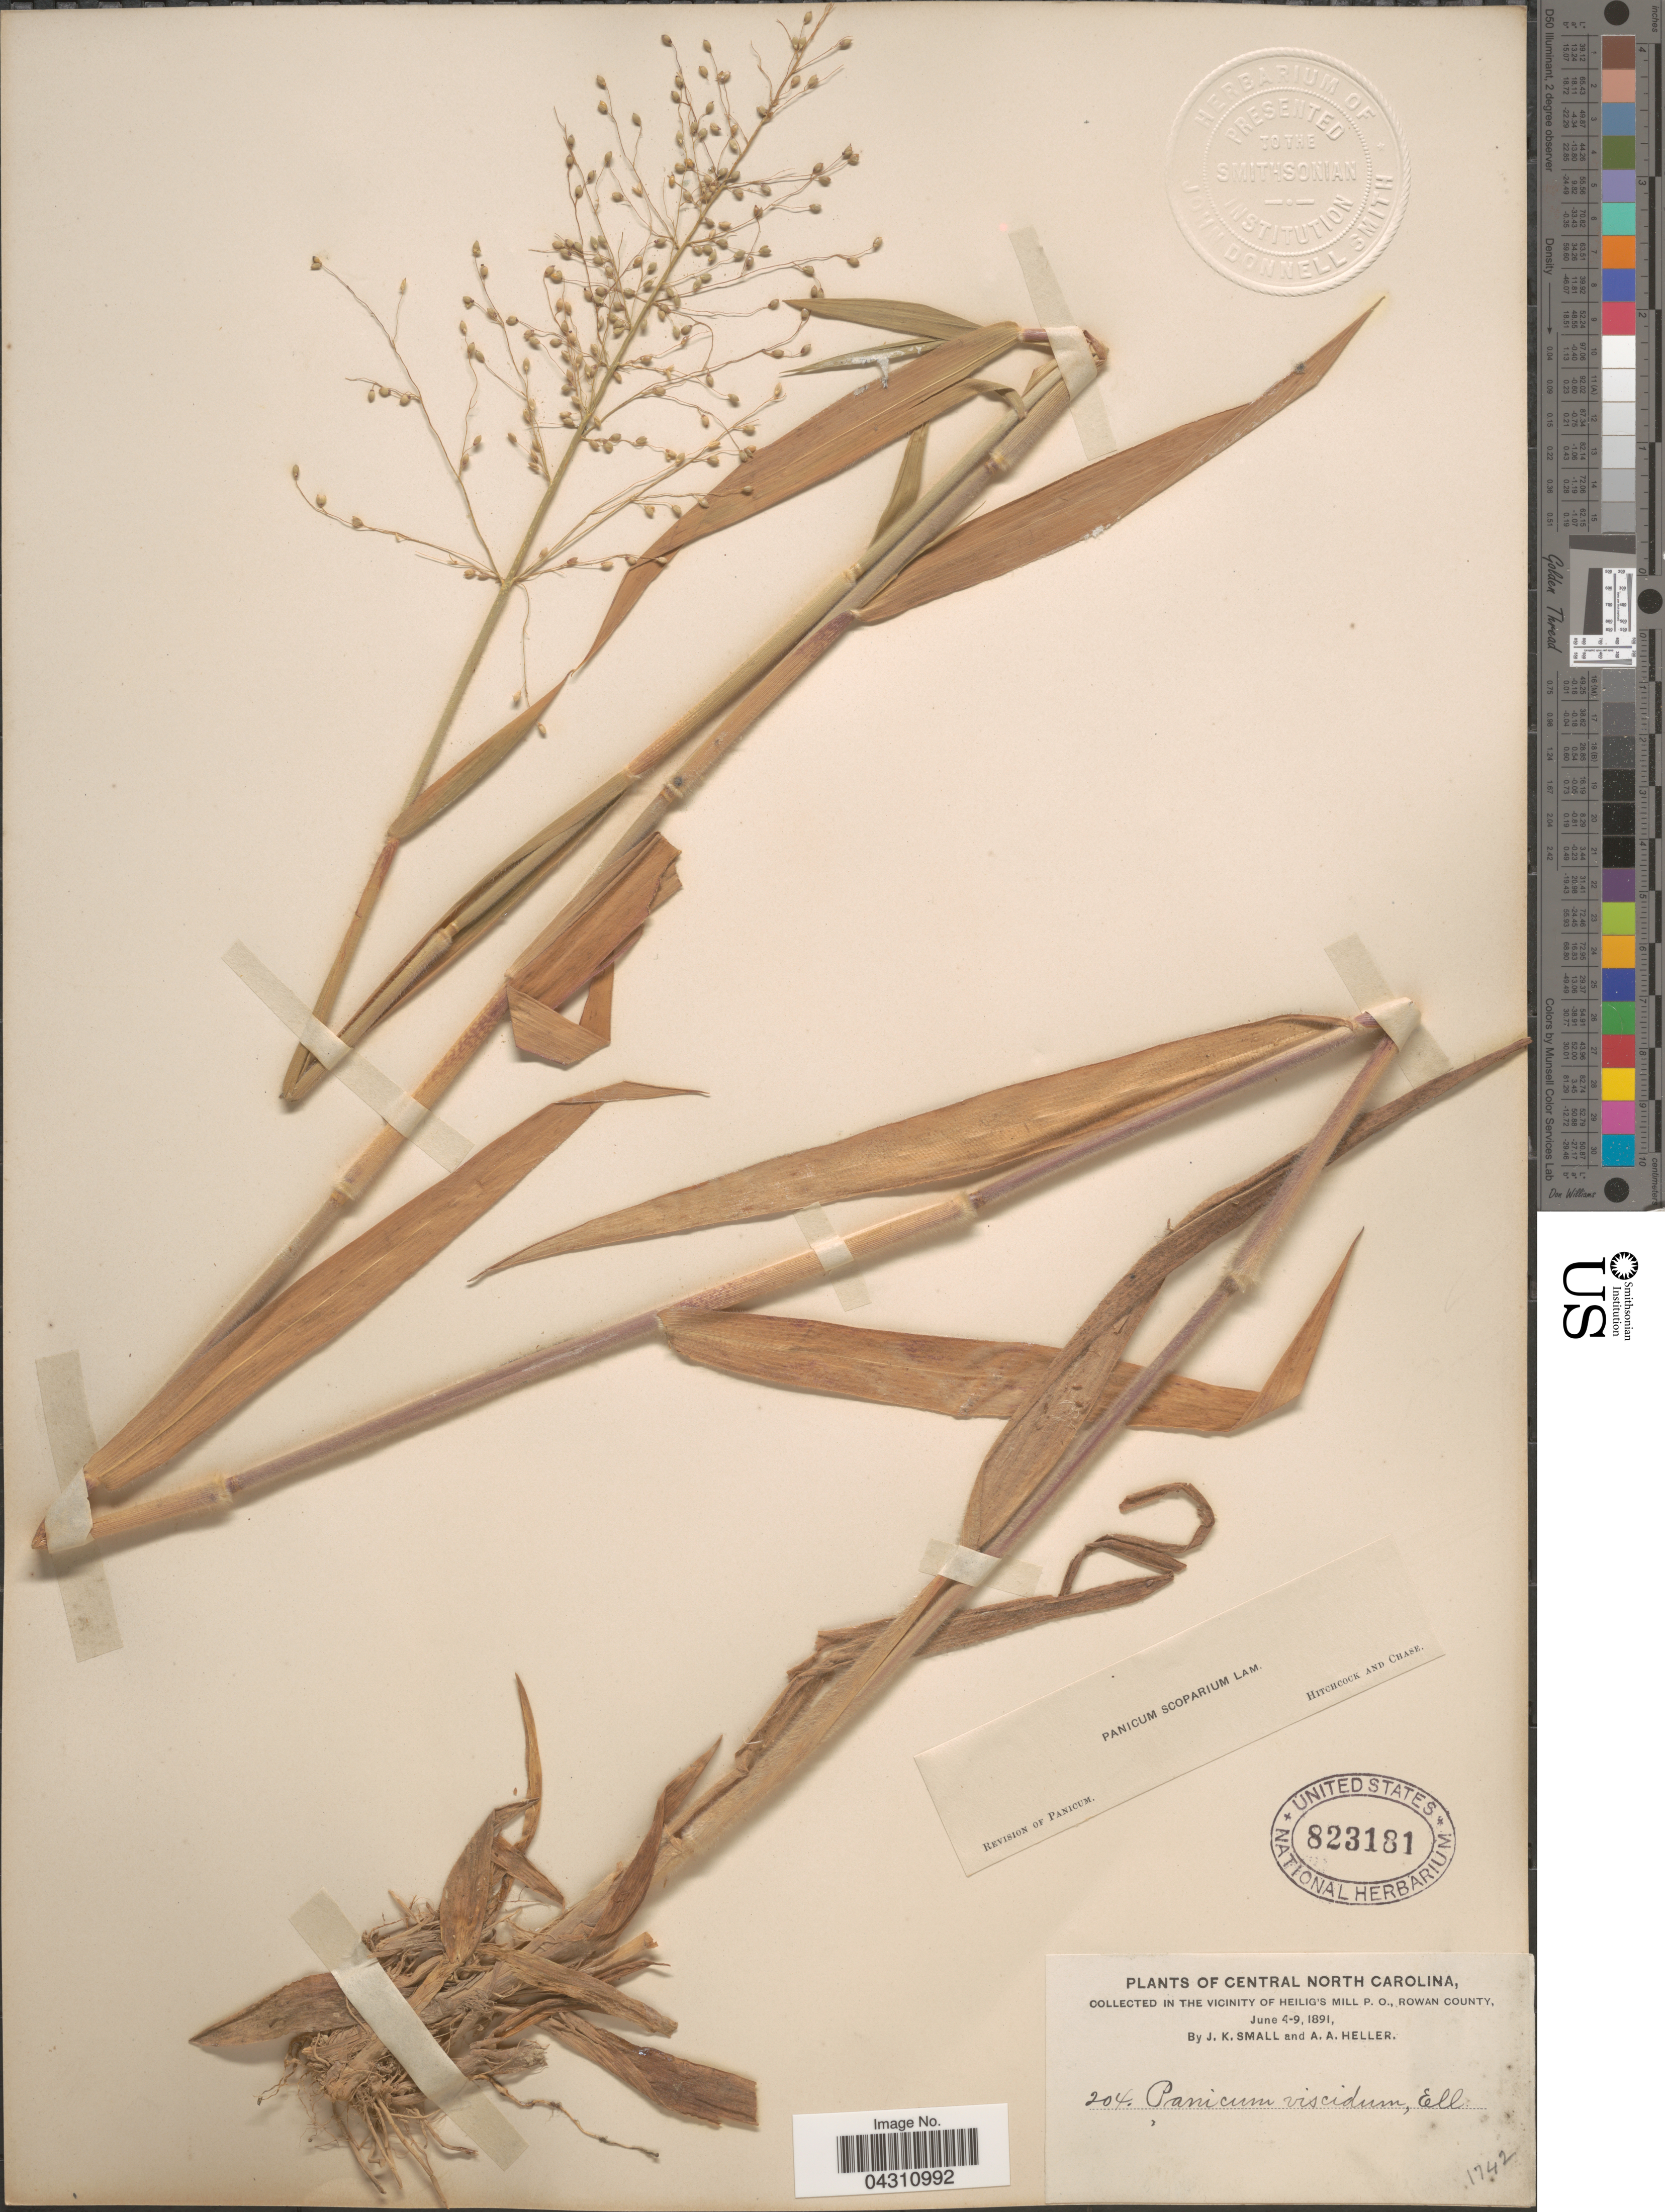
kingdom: Plantae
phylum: Tracheophyta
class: Liliopsida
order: Poales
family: Poaceae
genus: Dichanthelium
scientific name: Dichanthelium scoparium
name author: (Lam.) Gould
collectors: J. K. Small & A. A. Heller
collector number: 204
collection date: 1891-06-04/1891-06-09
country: United States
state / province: North Carolina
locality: Central North Carolina, in the vicinity of Heilig's Mill P. O., Rowan County.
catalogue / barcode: US 823181